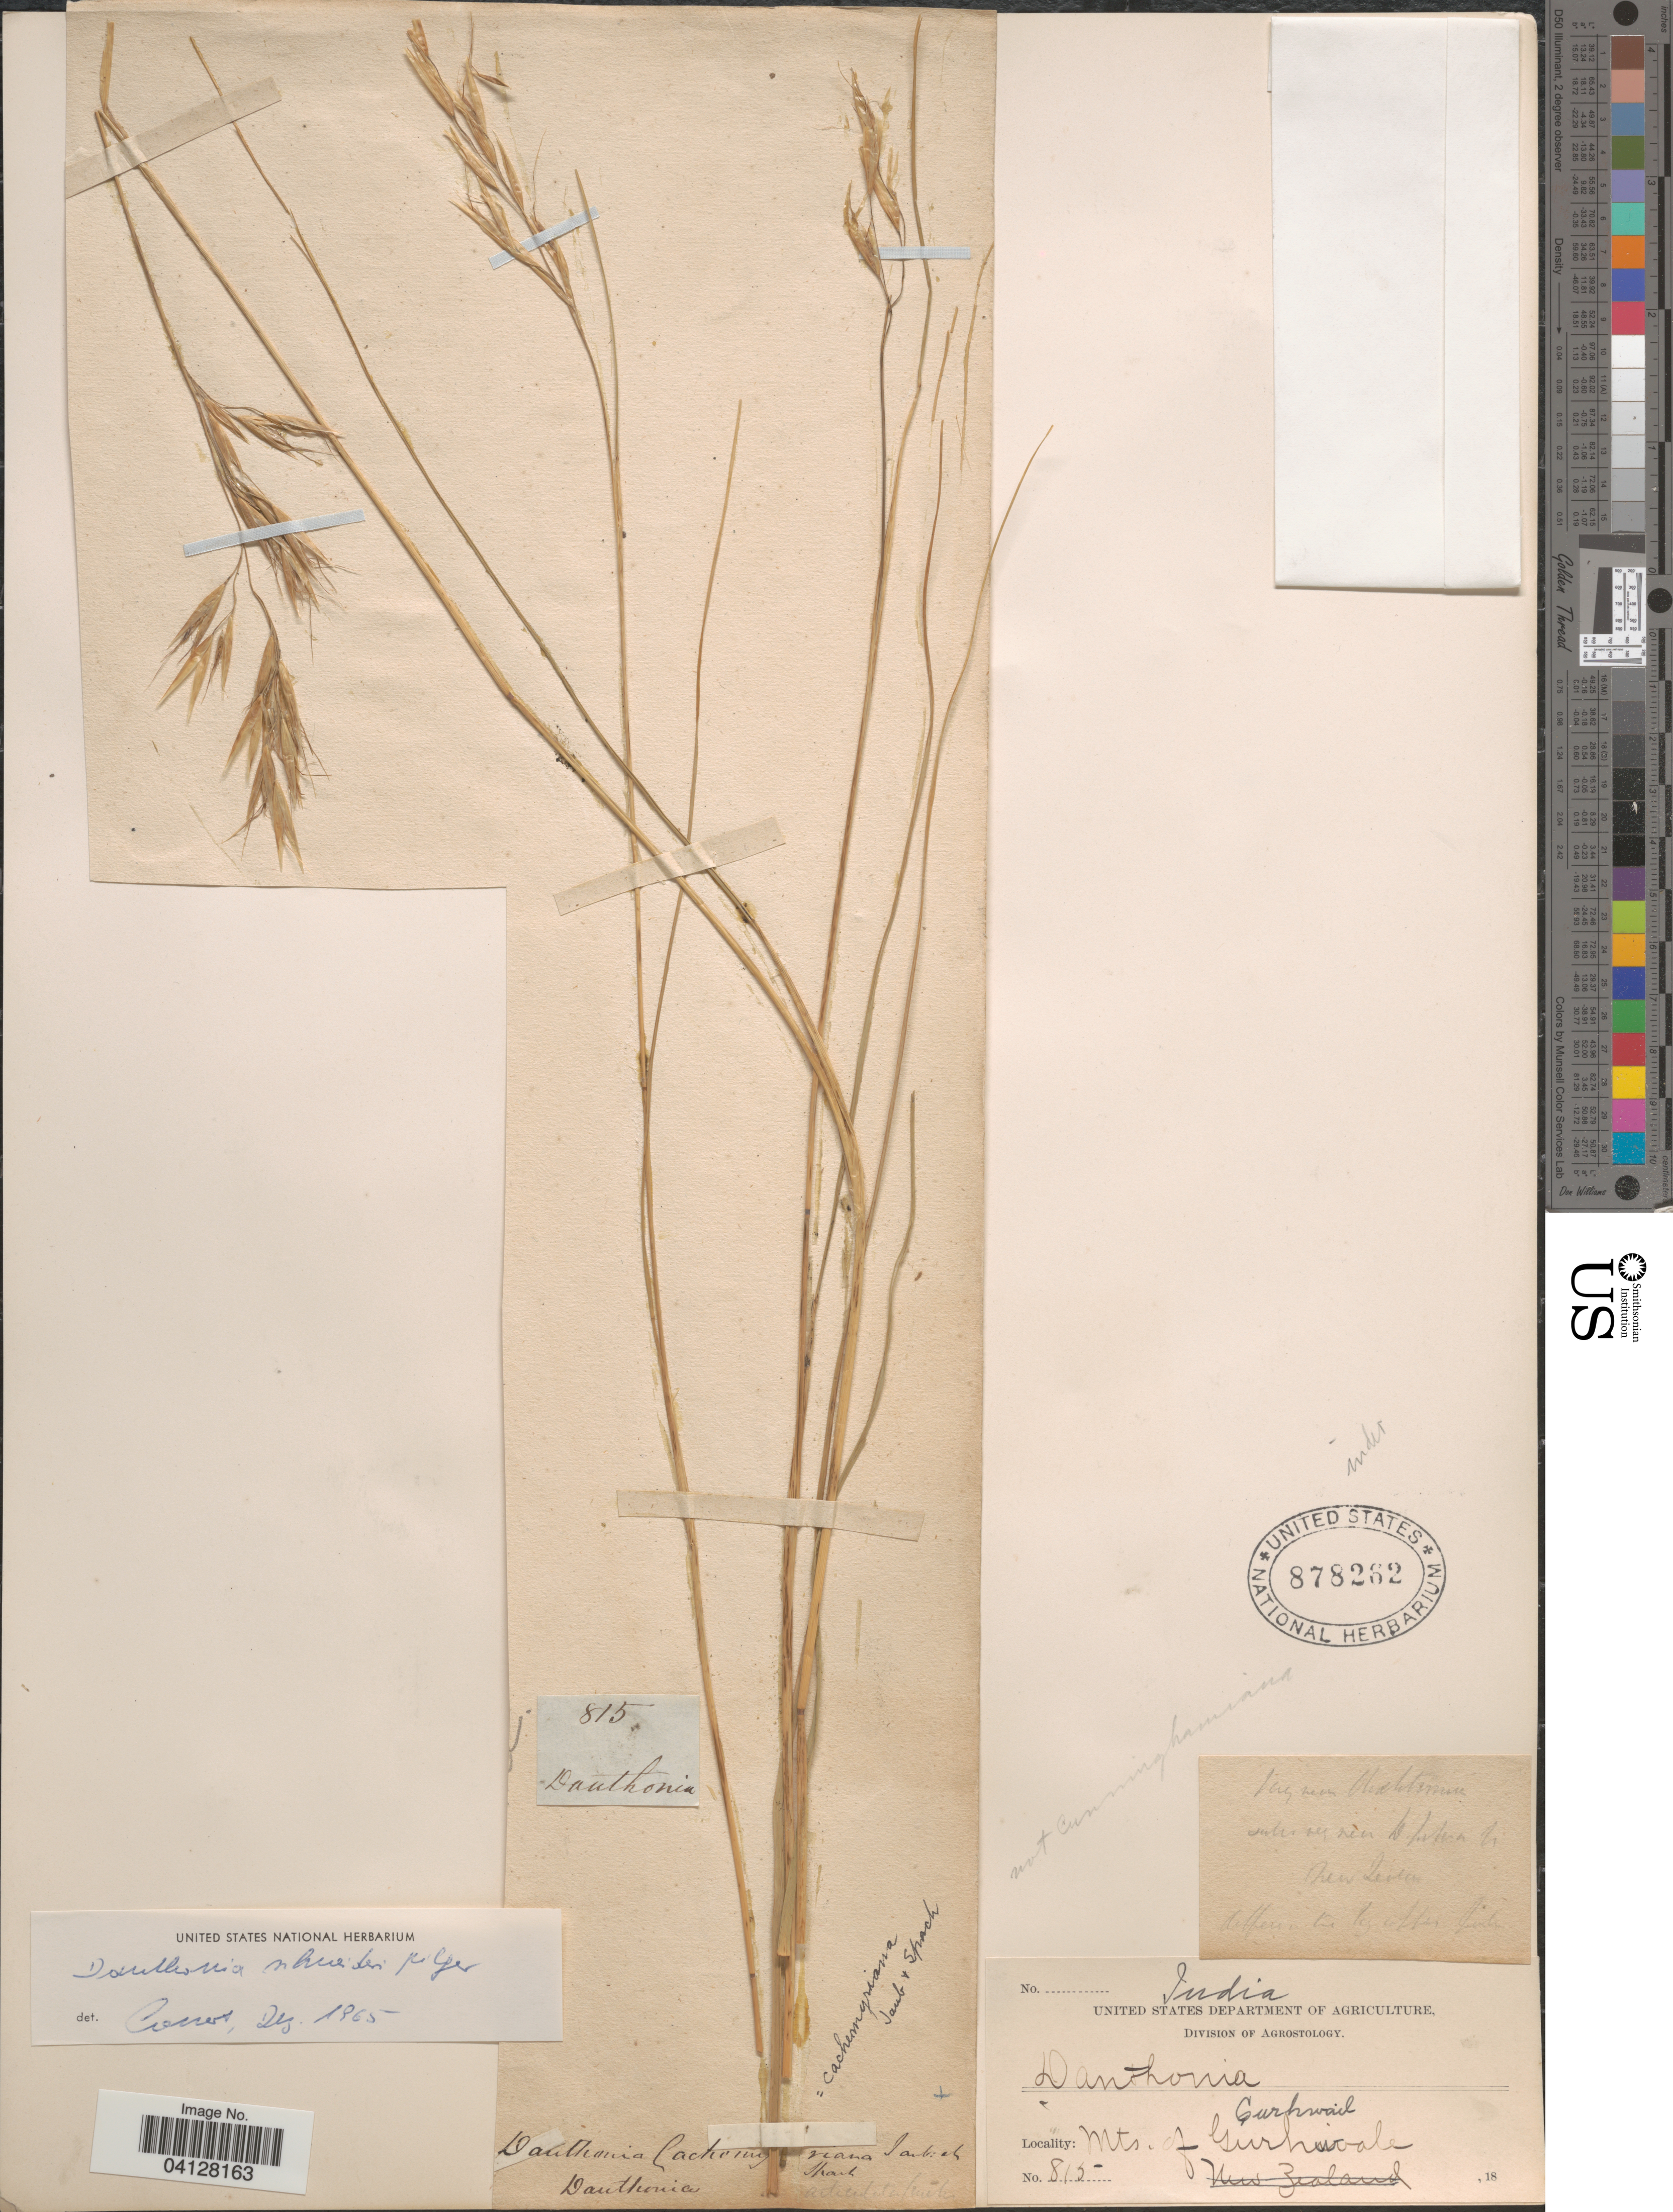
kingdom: Plantae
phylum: Tracheophyta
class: Liliopsida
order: Poales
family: Poaceae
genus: Danthonia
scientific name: Danthonia sp.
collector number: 815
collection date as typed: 18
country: India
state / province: Uttarakhand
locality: Mts. of Gurhwale.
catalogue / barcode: US 878262